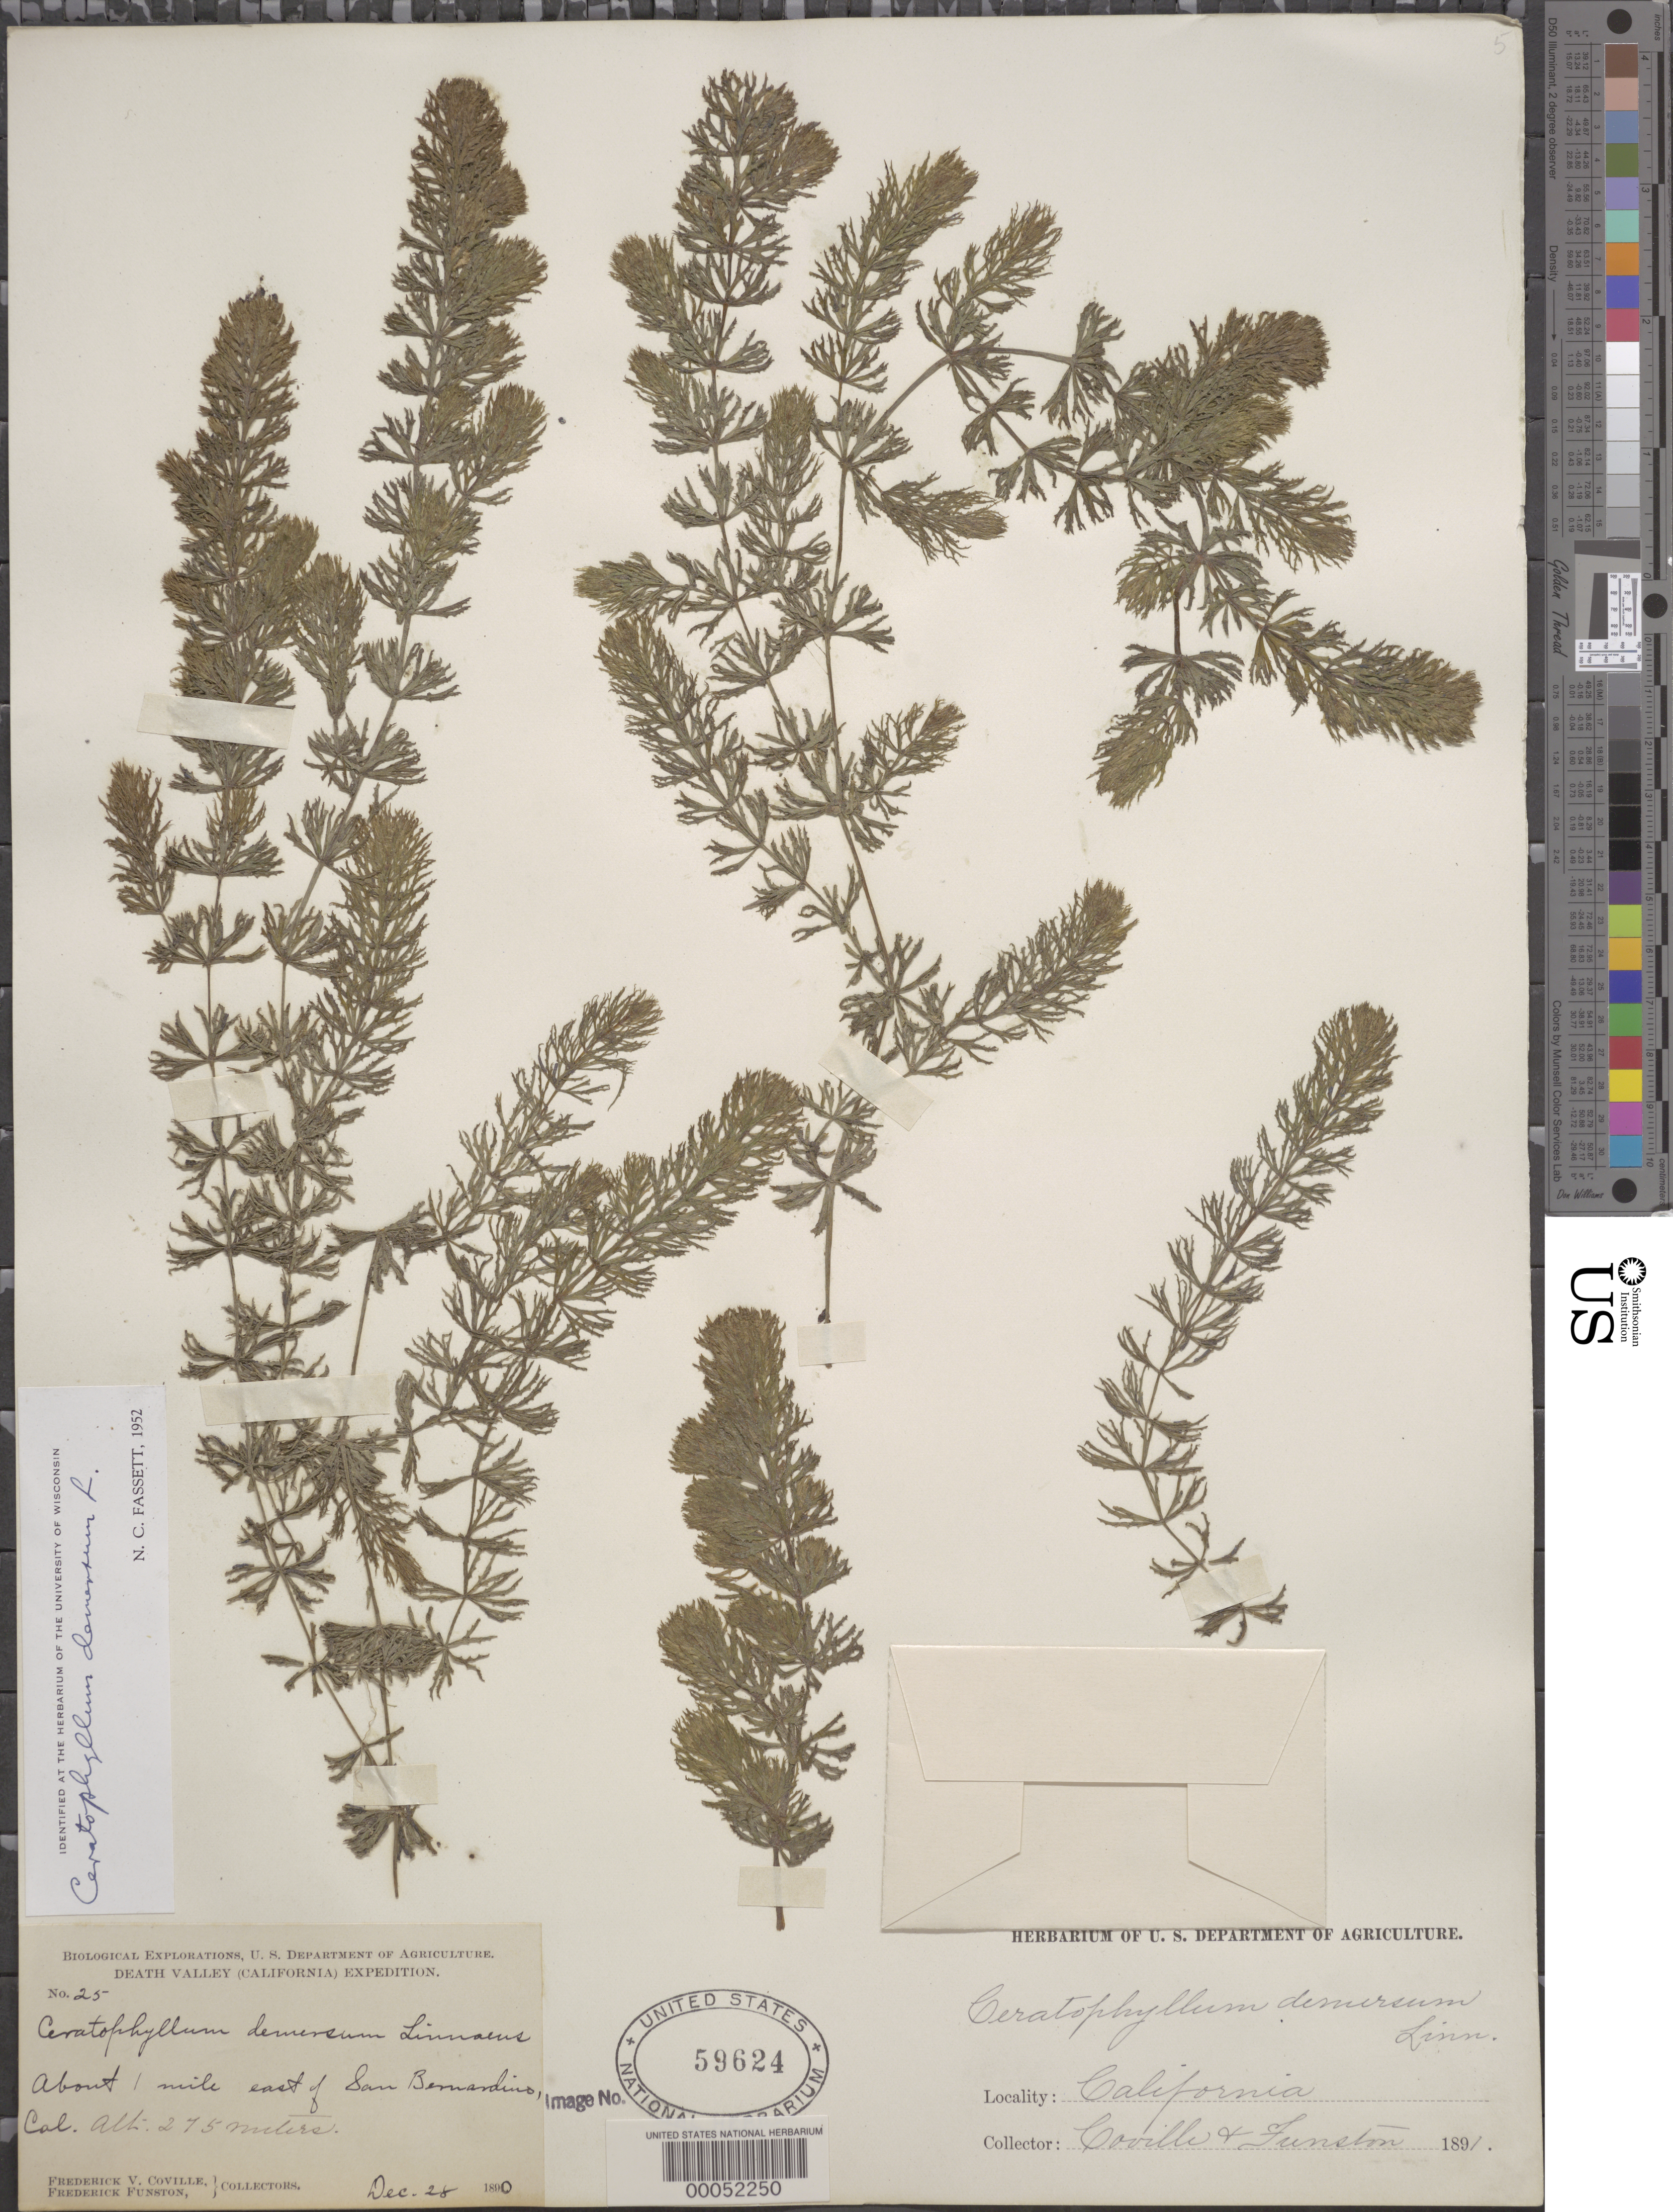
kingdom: Plantae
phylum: Tracheophyta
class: Magnoliopsida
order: Ceratophyllales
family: Ceratophyllaceae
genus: Ceratophyllum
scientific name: Ceratophyllum demersum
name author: L.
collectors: F. V. Coville & F. Funston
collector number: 25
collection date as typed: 28 Dec 1890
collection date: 1890-12-28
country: United States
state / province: California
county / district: San Bernardino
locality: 1 mi. e of san bernardino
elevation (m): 275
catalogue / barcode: US 52250